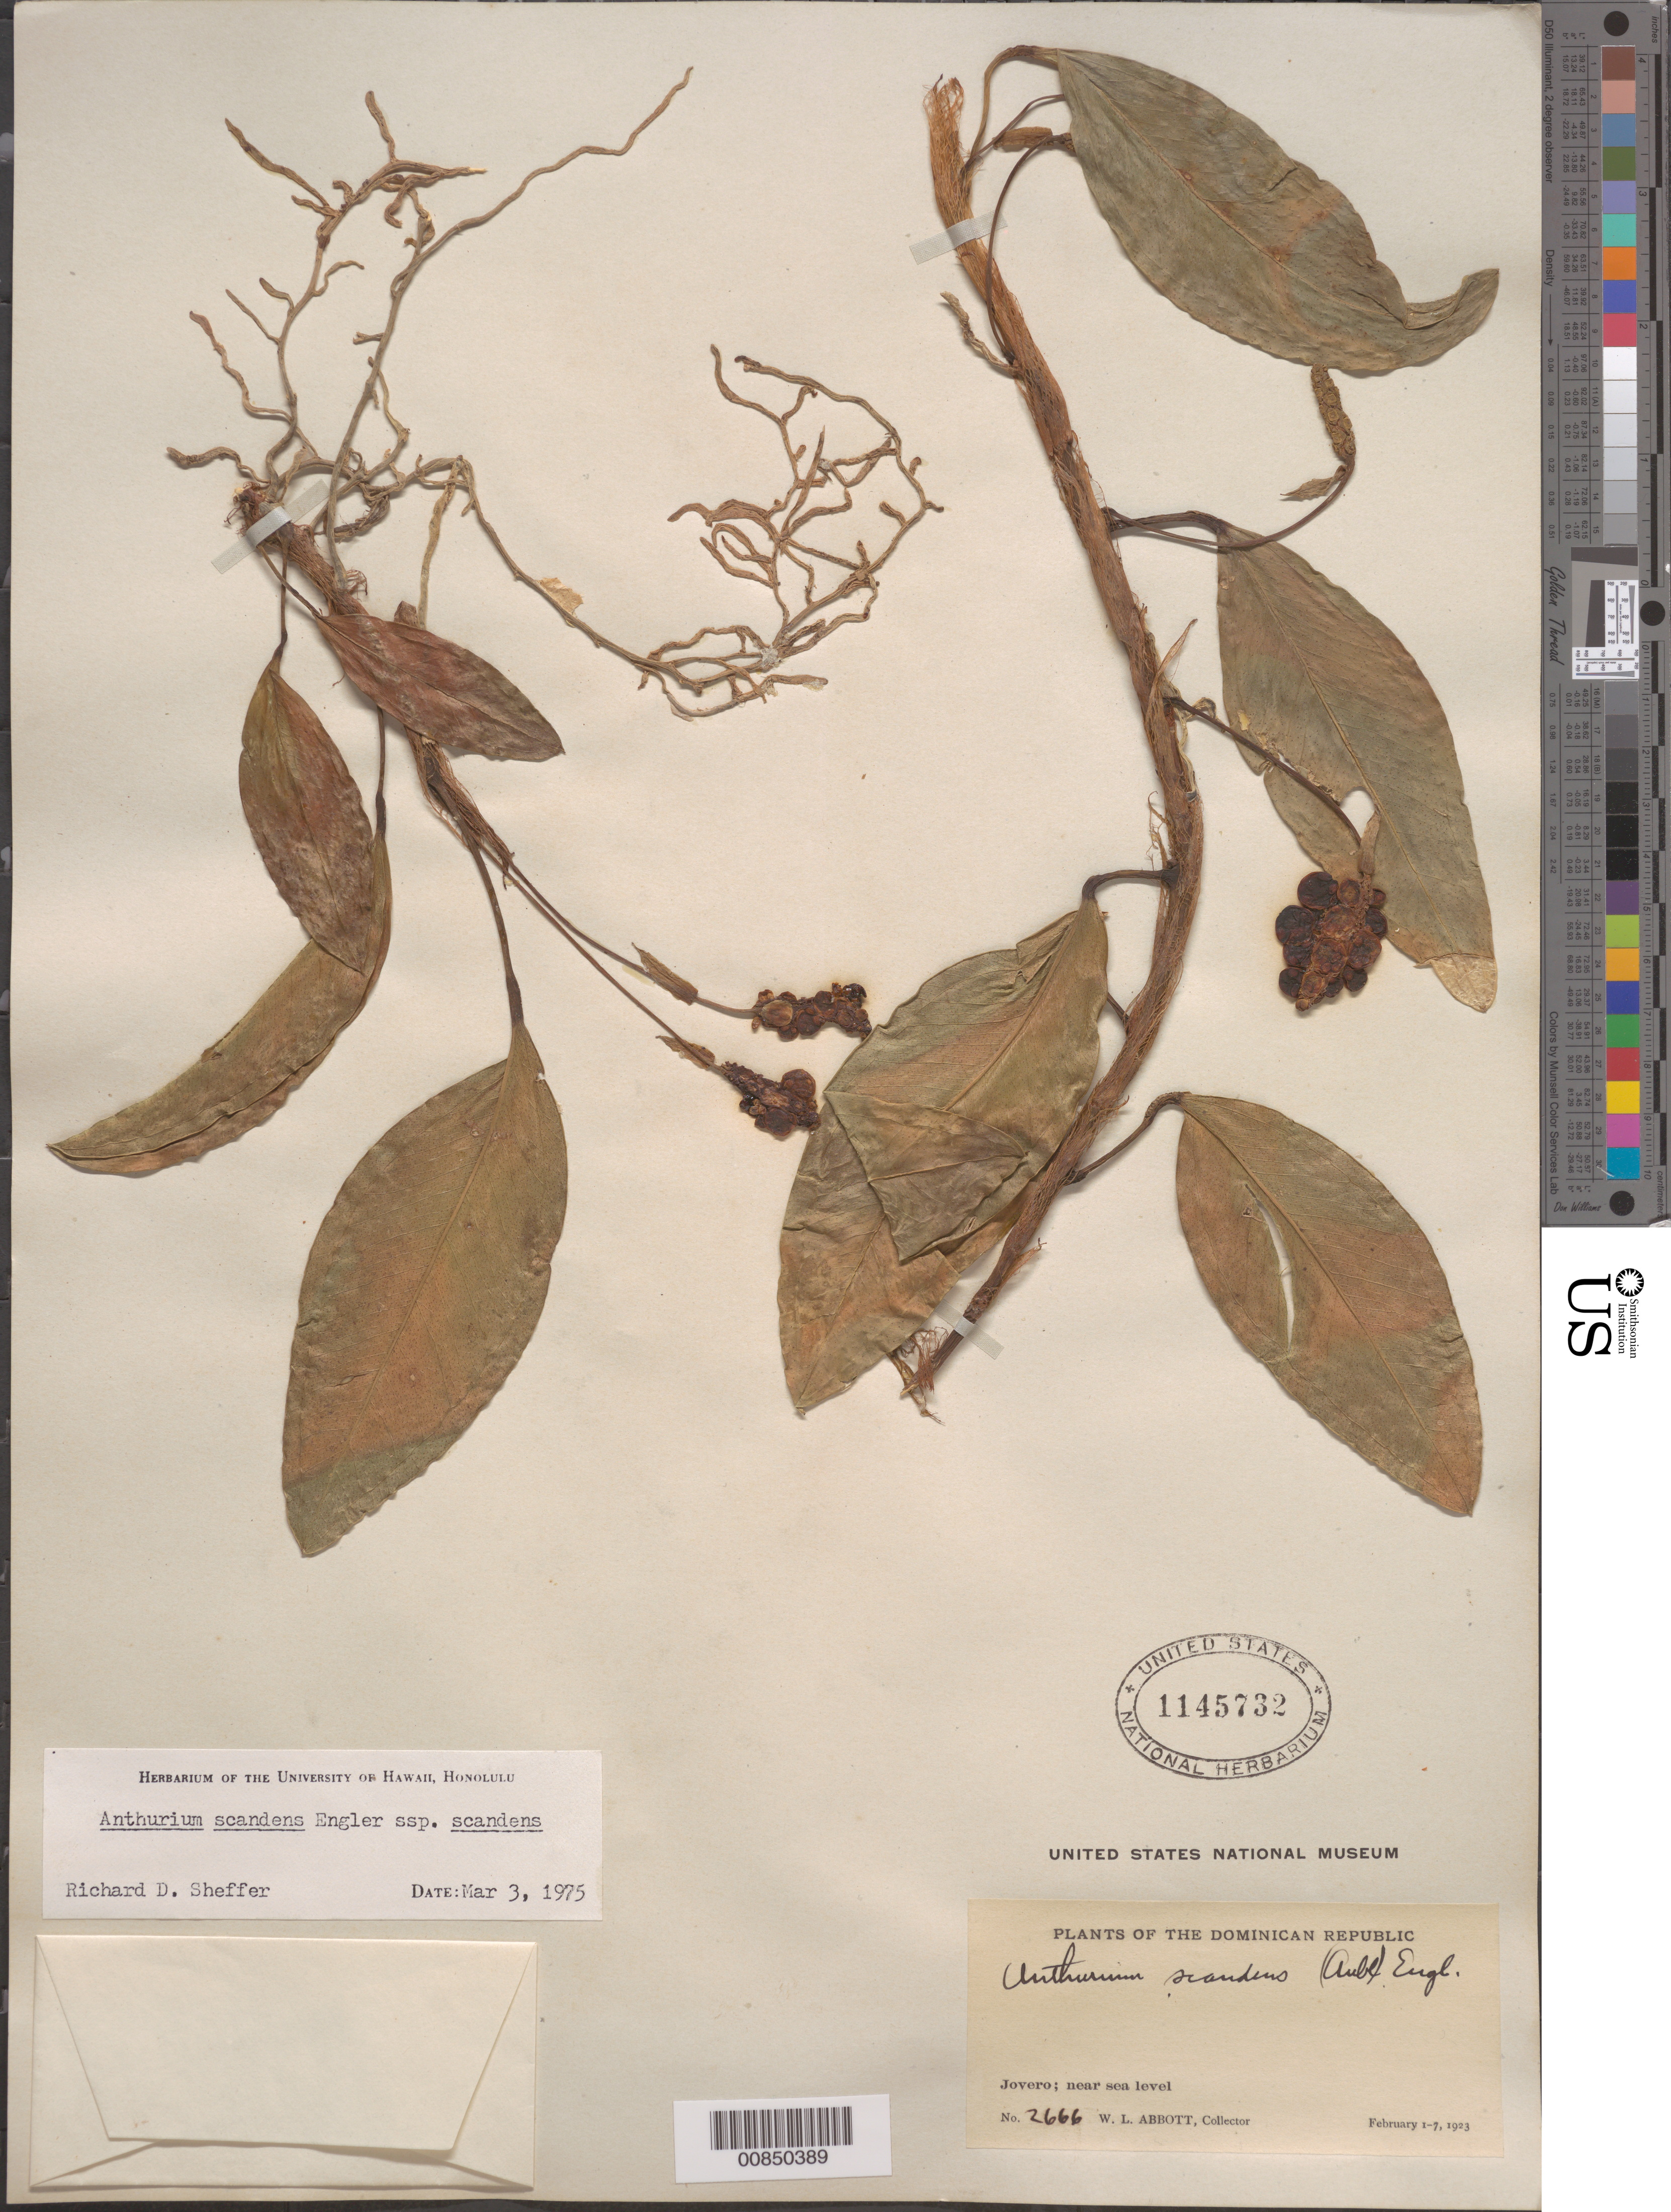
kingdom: Plantae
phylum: Tracheophyta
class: Liliopsida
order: Alismatales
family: Araceae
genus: Anthurium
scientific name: Anthurium scandens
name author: (Aubl.) Engl.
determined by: Sheffer, R. D.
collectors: W. L. Abbott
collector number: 2666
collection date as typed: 01 Feb 1923 to 07 Feb 1923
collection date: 1923-02-01/1923-02-07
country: Dominican Republic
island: Hispaniola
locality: Jovero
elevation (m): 0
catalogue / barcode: US 1145732